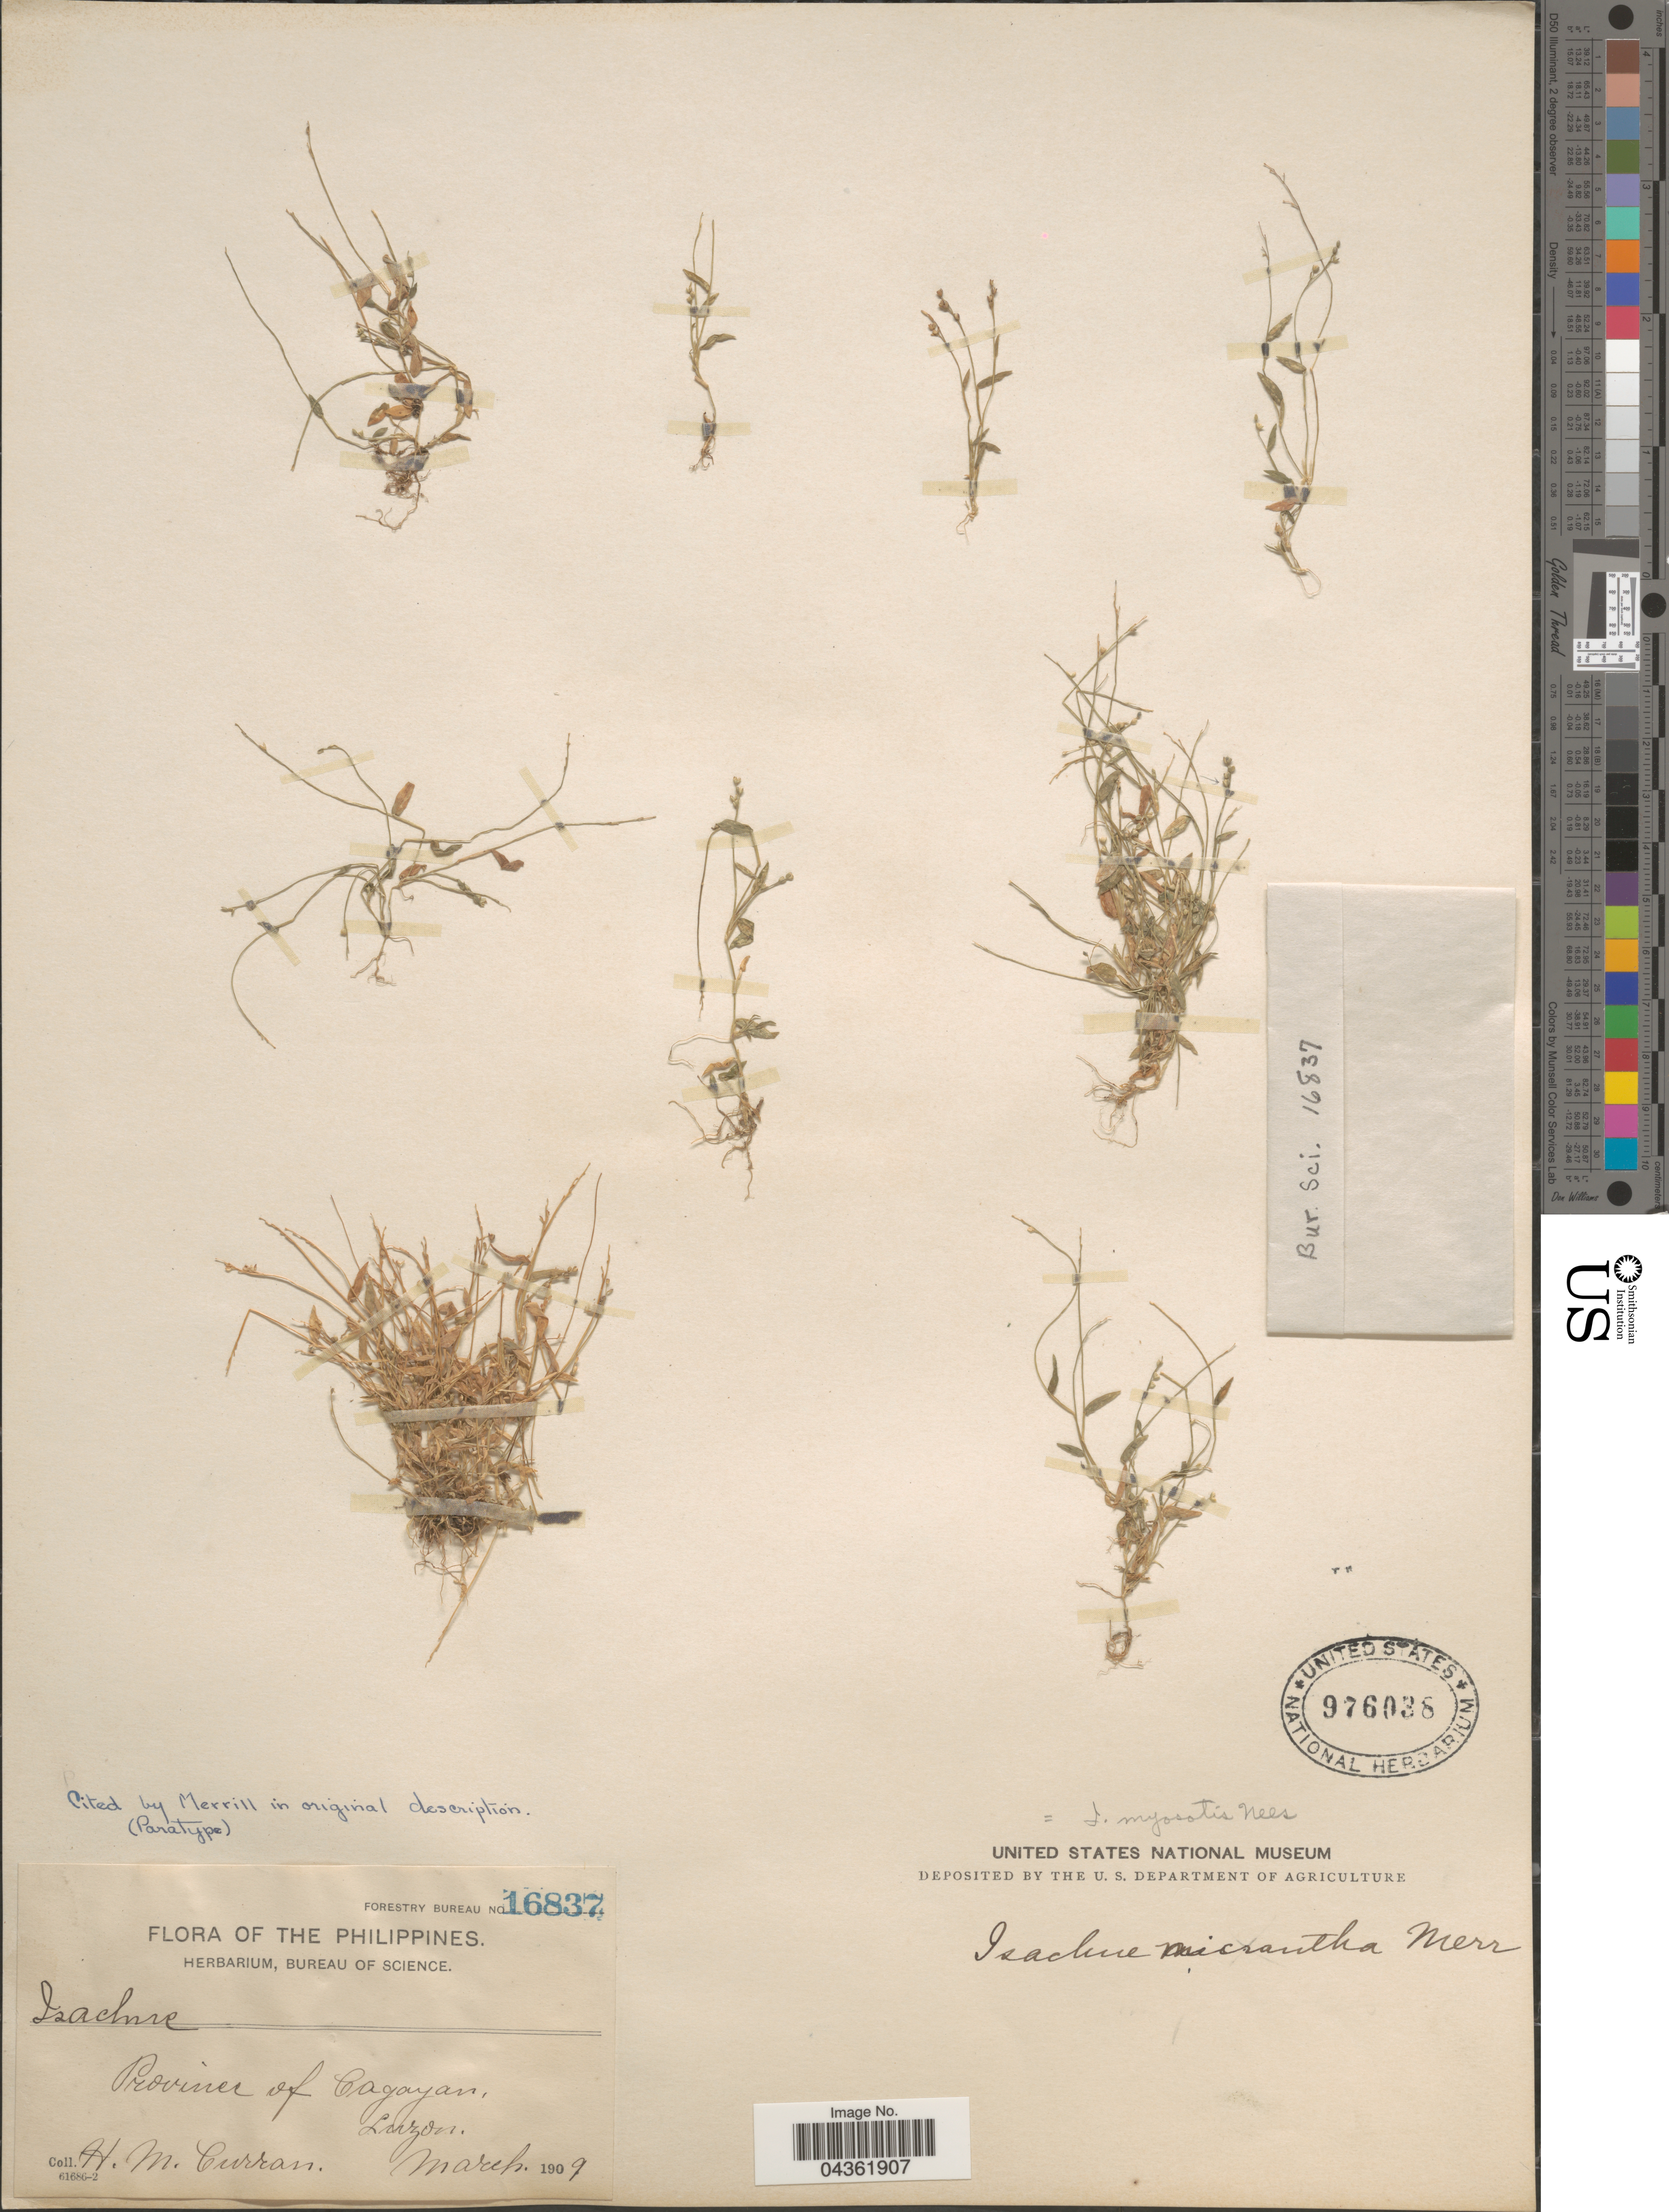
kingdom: Plantae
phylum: Tracheophyta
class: Liliopsida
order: Poales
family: Poaceae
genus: Isachne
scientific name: Isachne myosotis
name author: Nees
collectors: H. M. Curran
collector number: Forestry Bureau 16837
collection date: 1909-03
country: Philippines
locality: Province of Cagayan. Luzon.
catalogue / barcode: US 976038